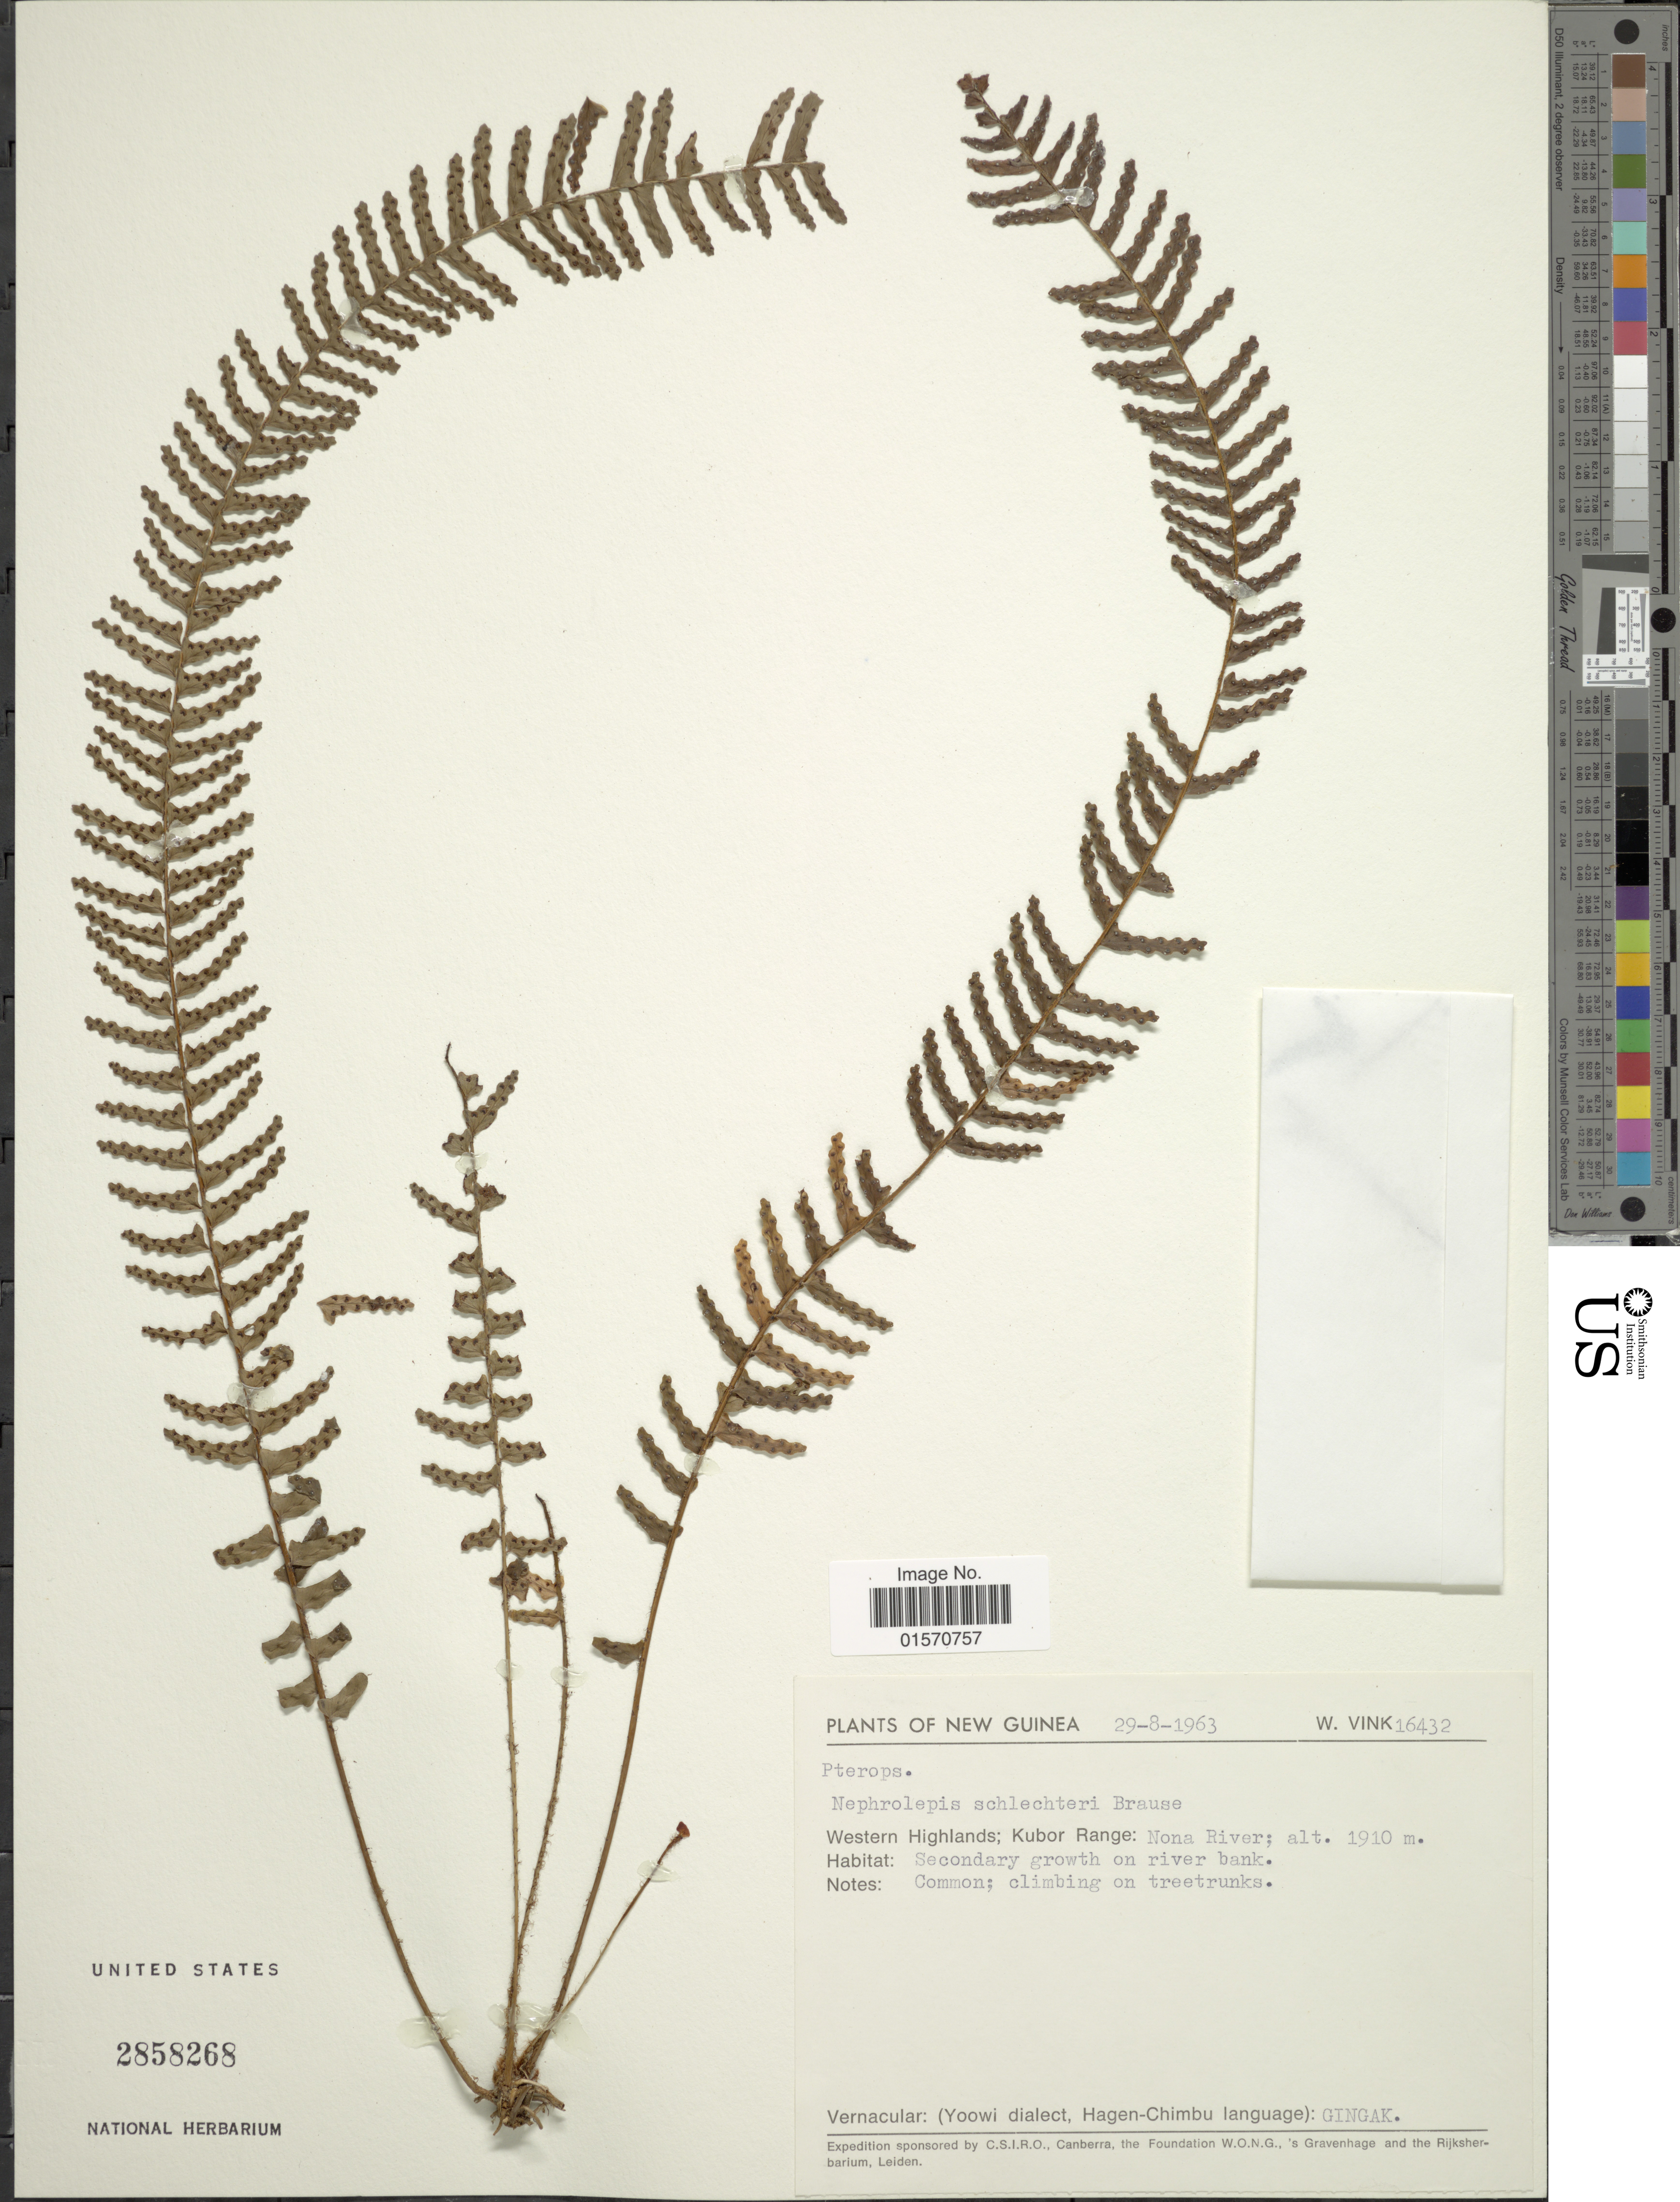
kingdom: Plantae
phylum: Tracheophyta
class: Polypodiopsida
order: Polypodiales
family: Nephrolepidaceae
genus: Nephrolepis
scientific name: Nephrolepis schlechteri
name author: Brause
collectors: W. Vink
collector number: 16432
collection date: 1963-08-29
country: Papua New Guinea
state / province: Western Highlands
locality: Kubor Range: Nona River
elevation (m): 1910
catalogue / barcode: US 2858268